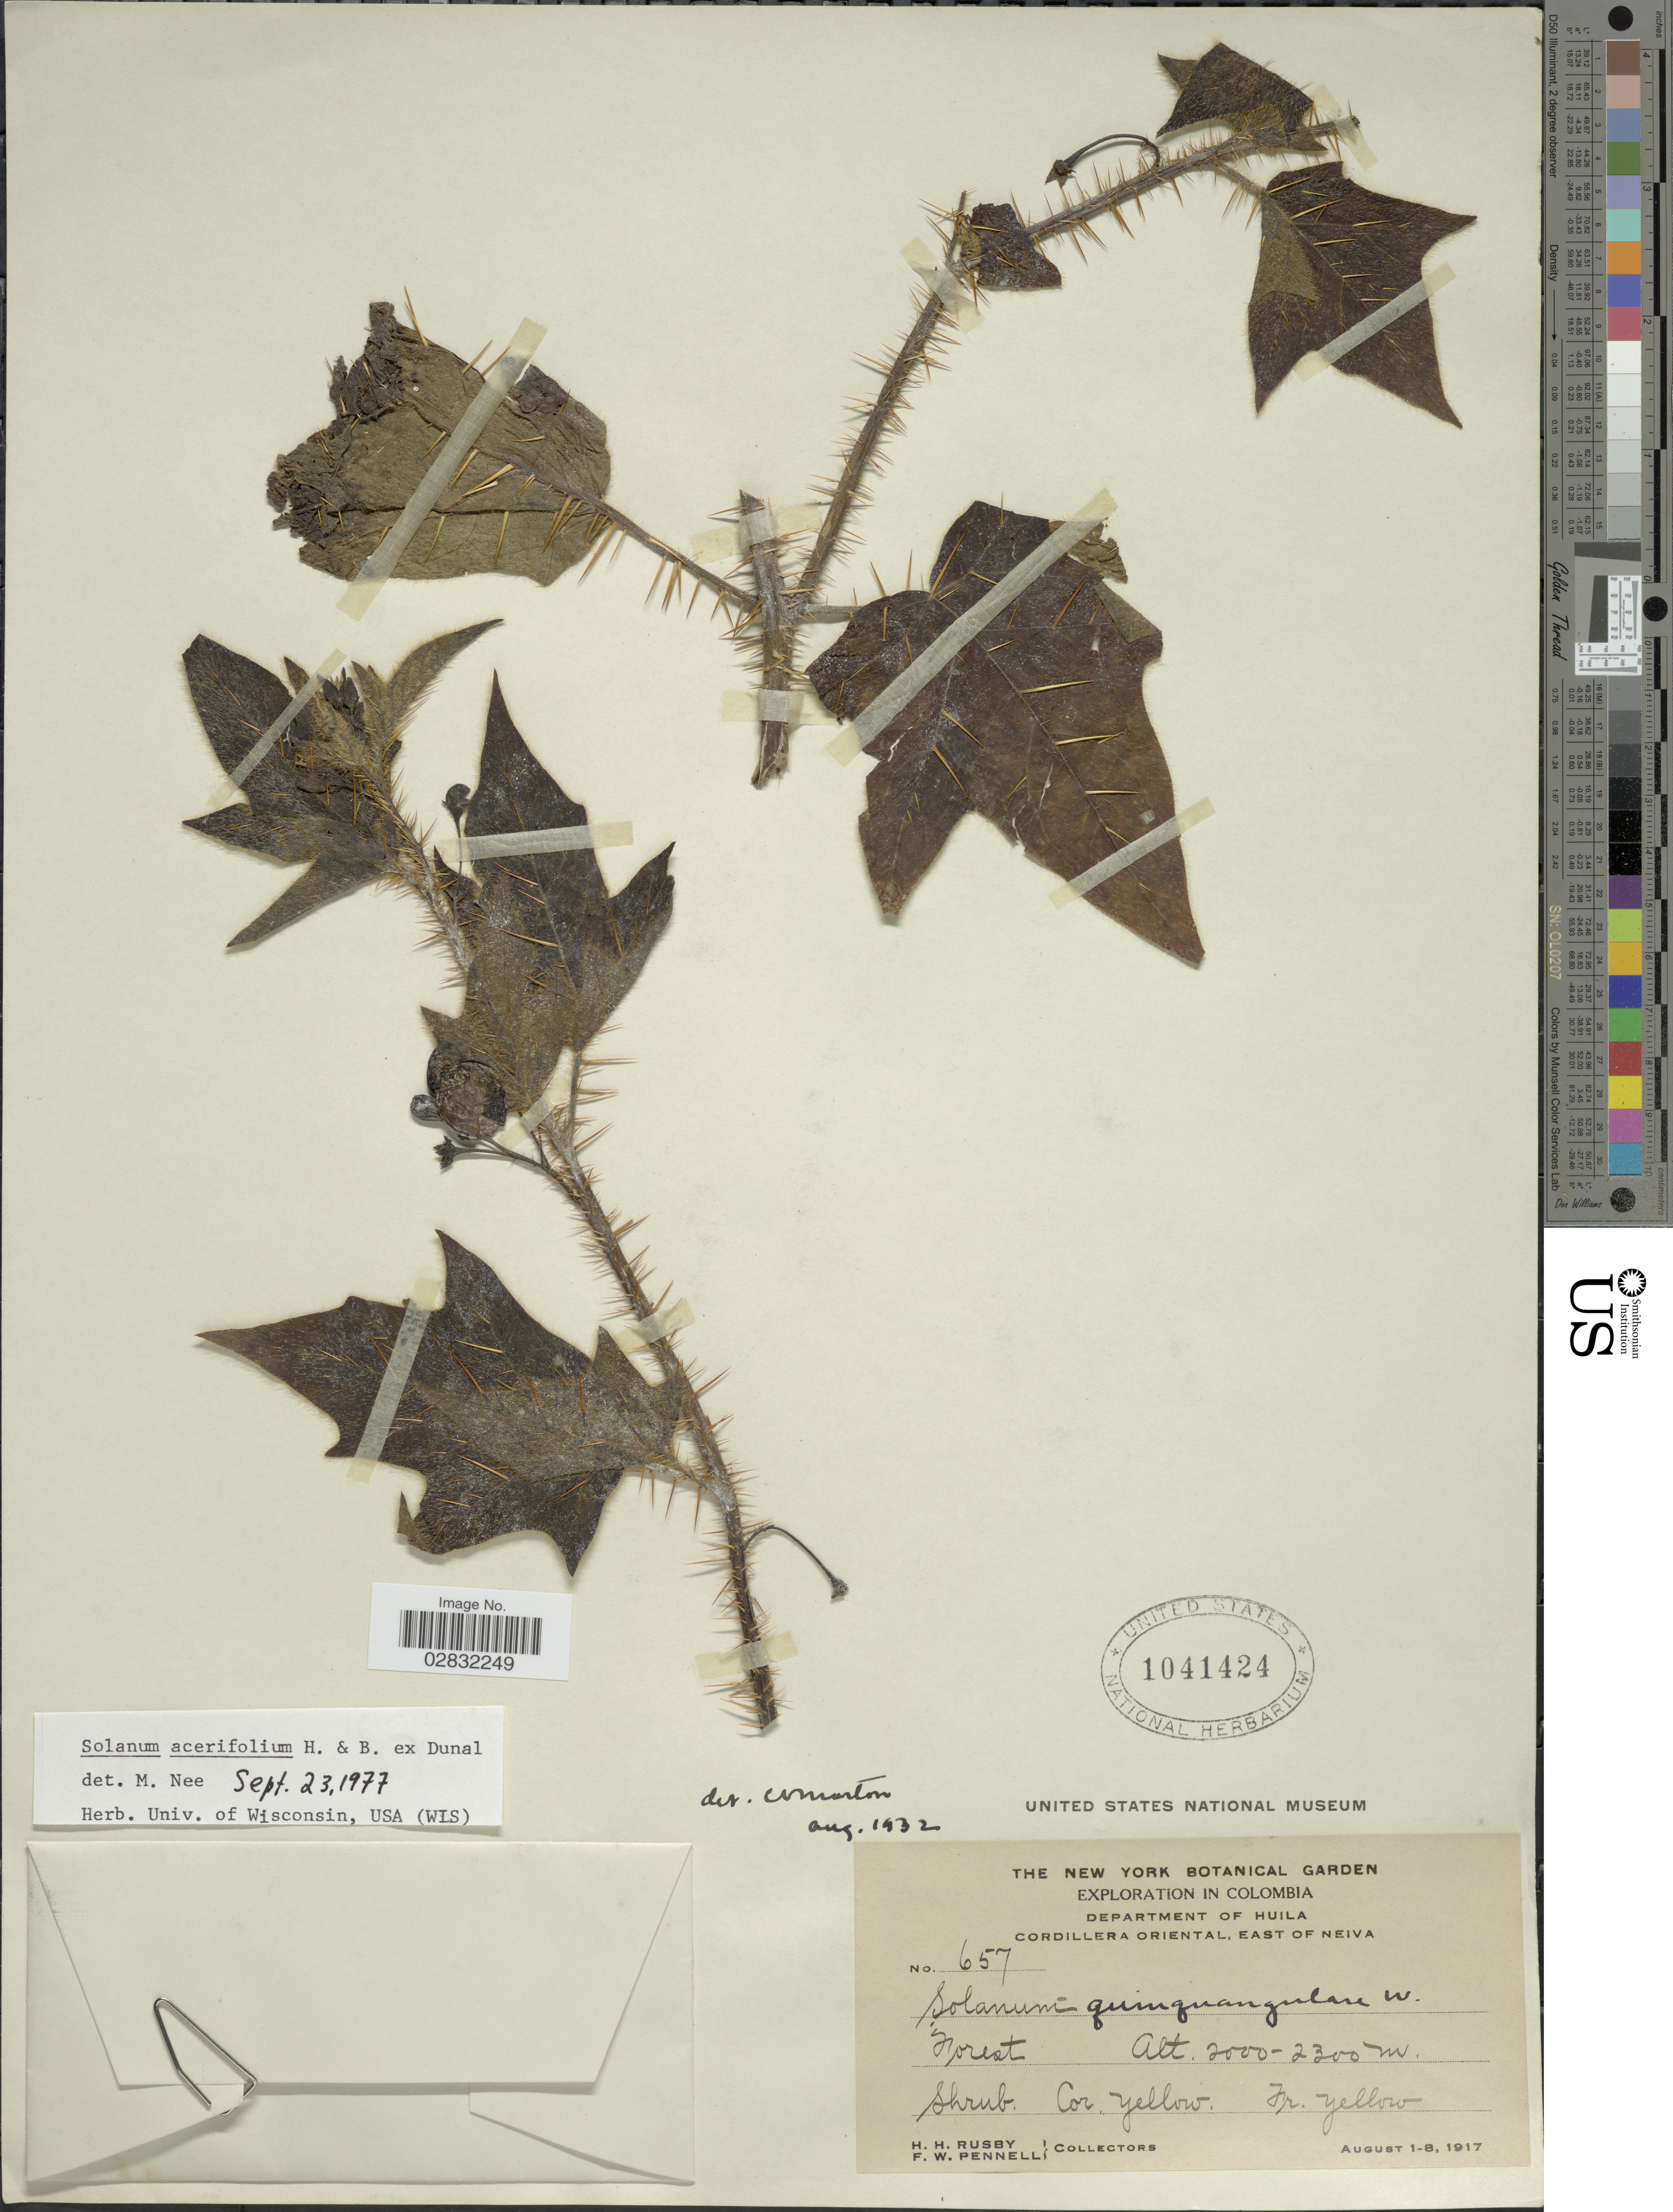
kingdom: Plantae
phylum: Tracheophyta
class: Magnoliopsida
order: Solanales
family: Solanaceae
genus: Solanum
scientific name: Solanum acerifolium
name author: Humb. & Bonpl. ex Dunal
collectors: H. H. Rusby & F. W. Pennell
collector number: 657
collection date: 1917-08-01/1917-08-08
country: Colombia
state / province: Huila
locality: Department of Huila, Cordillera Oriental, East of Neiva.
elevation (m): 2000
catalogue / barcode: US 1041424